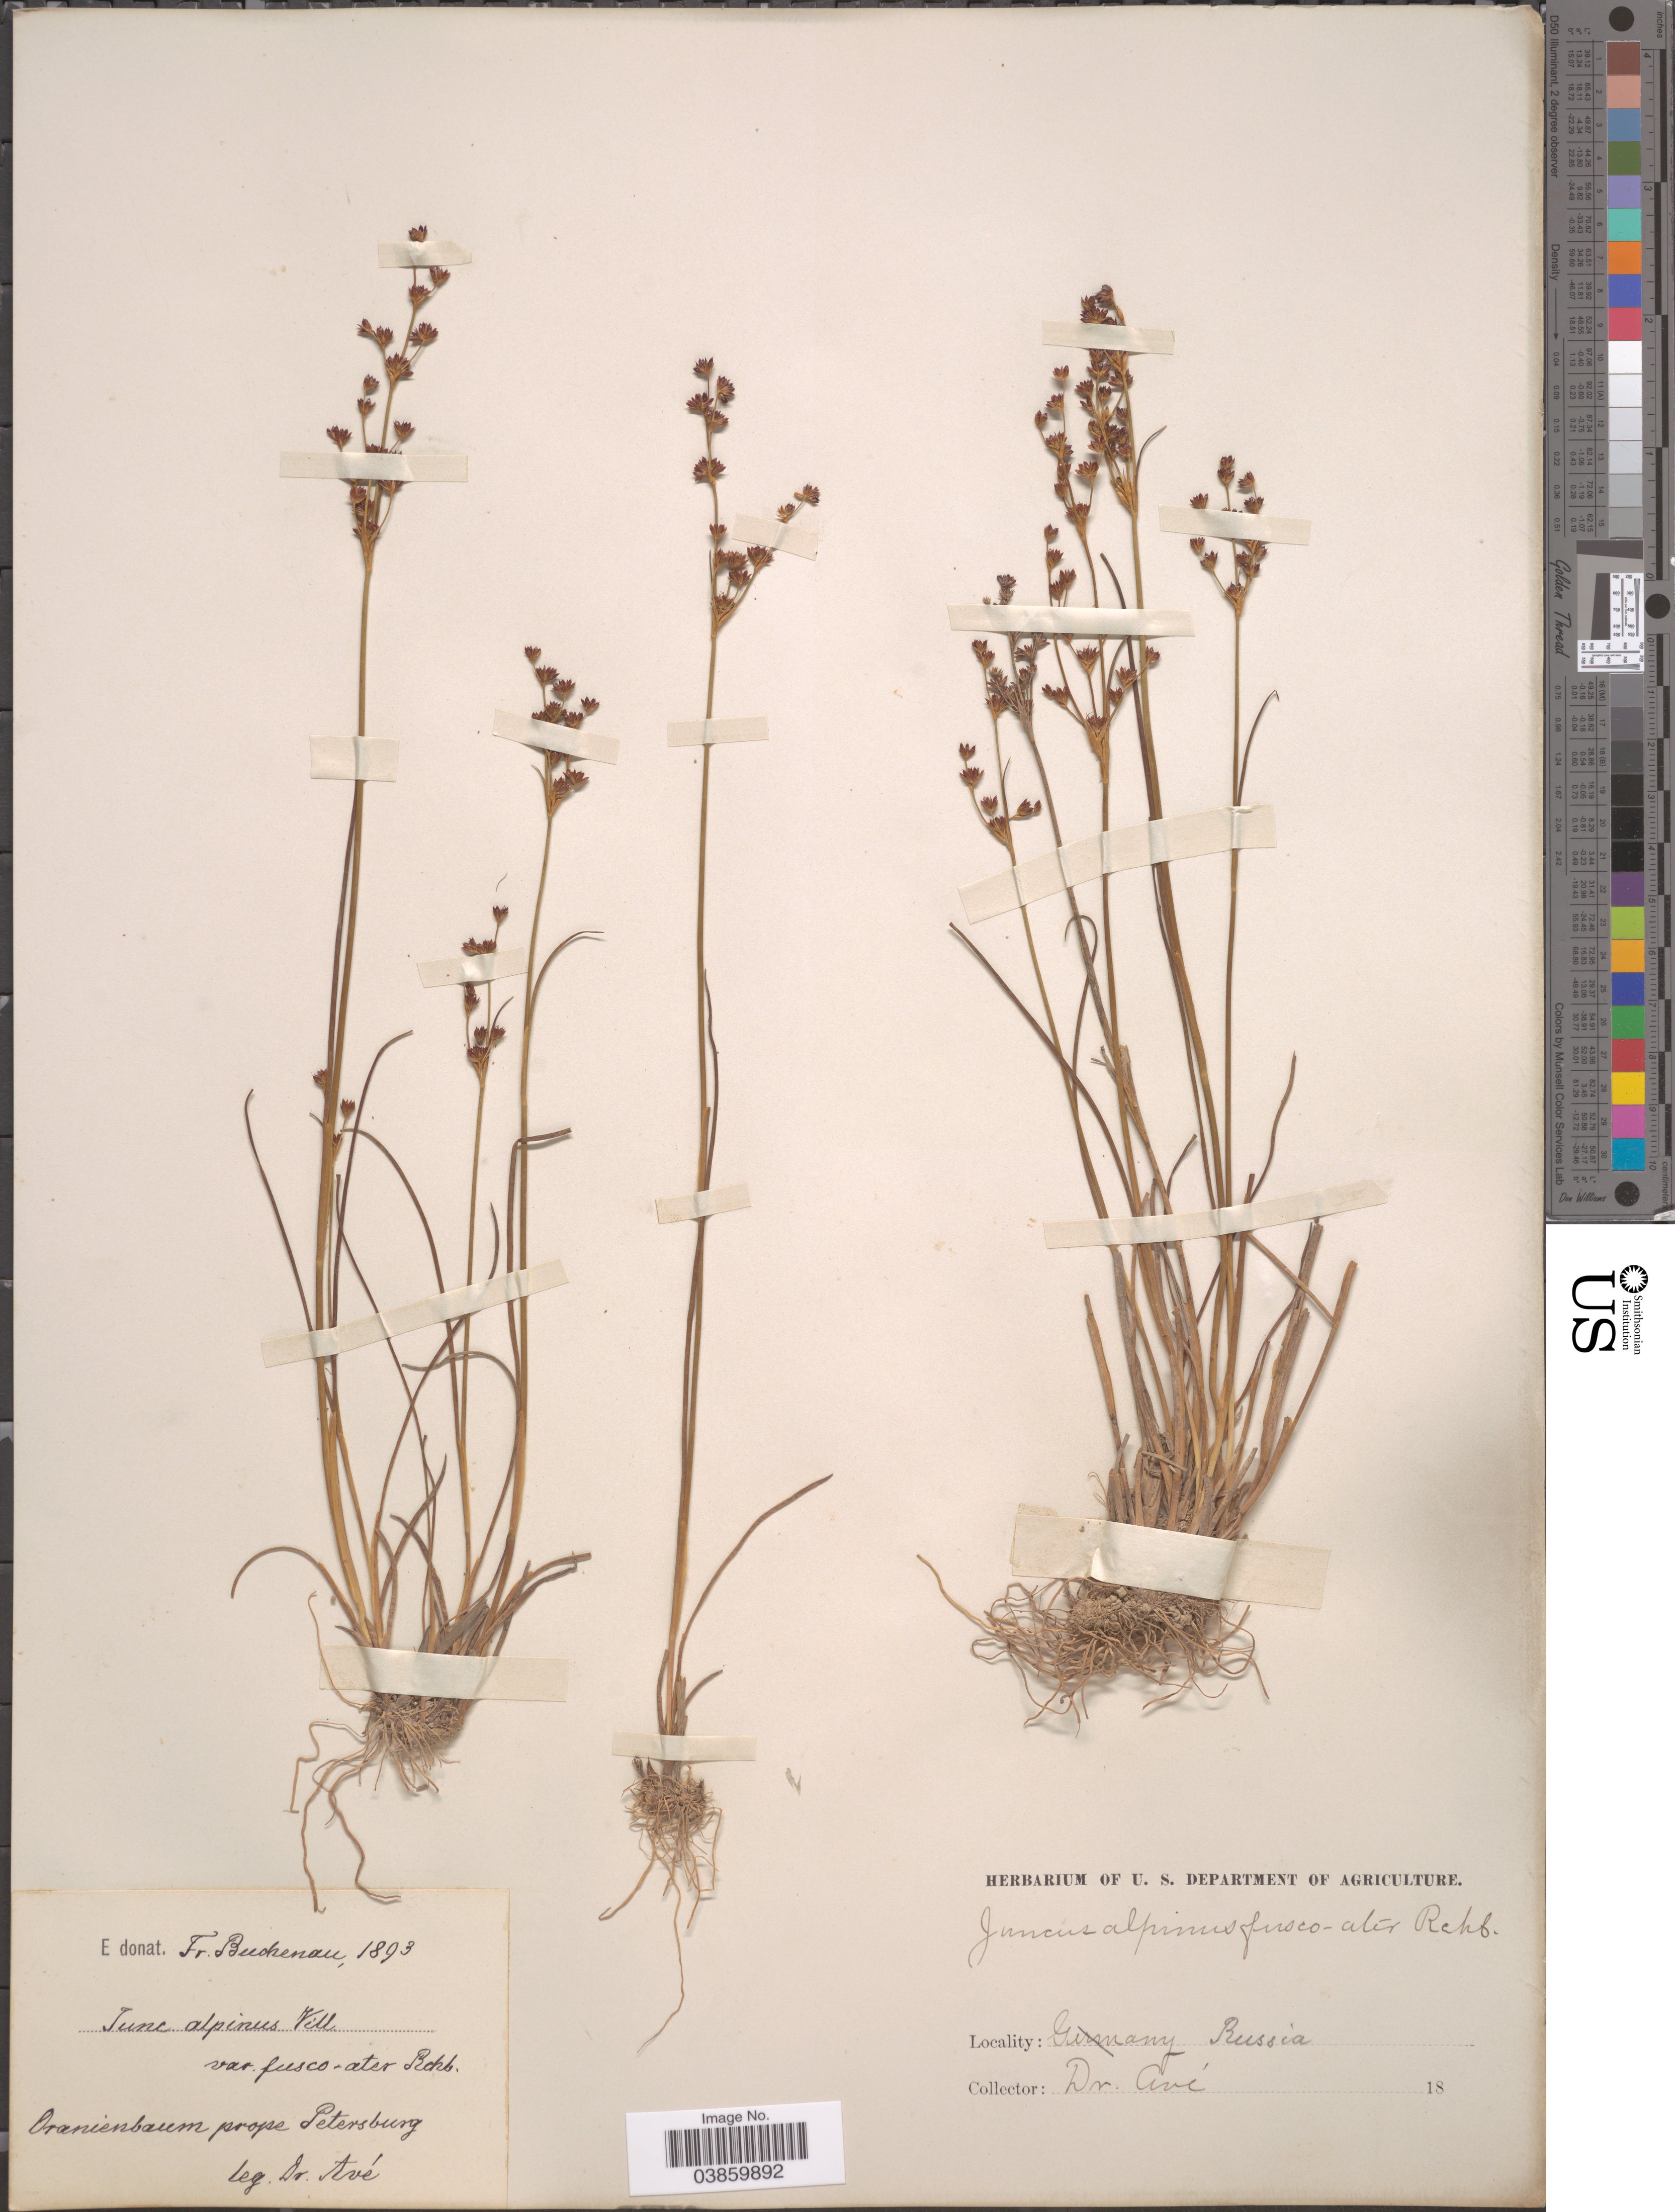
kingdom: Plantae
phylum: Tracheophyta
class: Liliopsida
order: Poales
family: Juncaceae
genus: Juncus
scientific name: Juncus alpinus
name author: Vill.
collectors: Avé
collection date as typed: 18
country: Russian Federation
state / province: St. Petersburg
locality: Oranienbaum prope Petersburg.